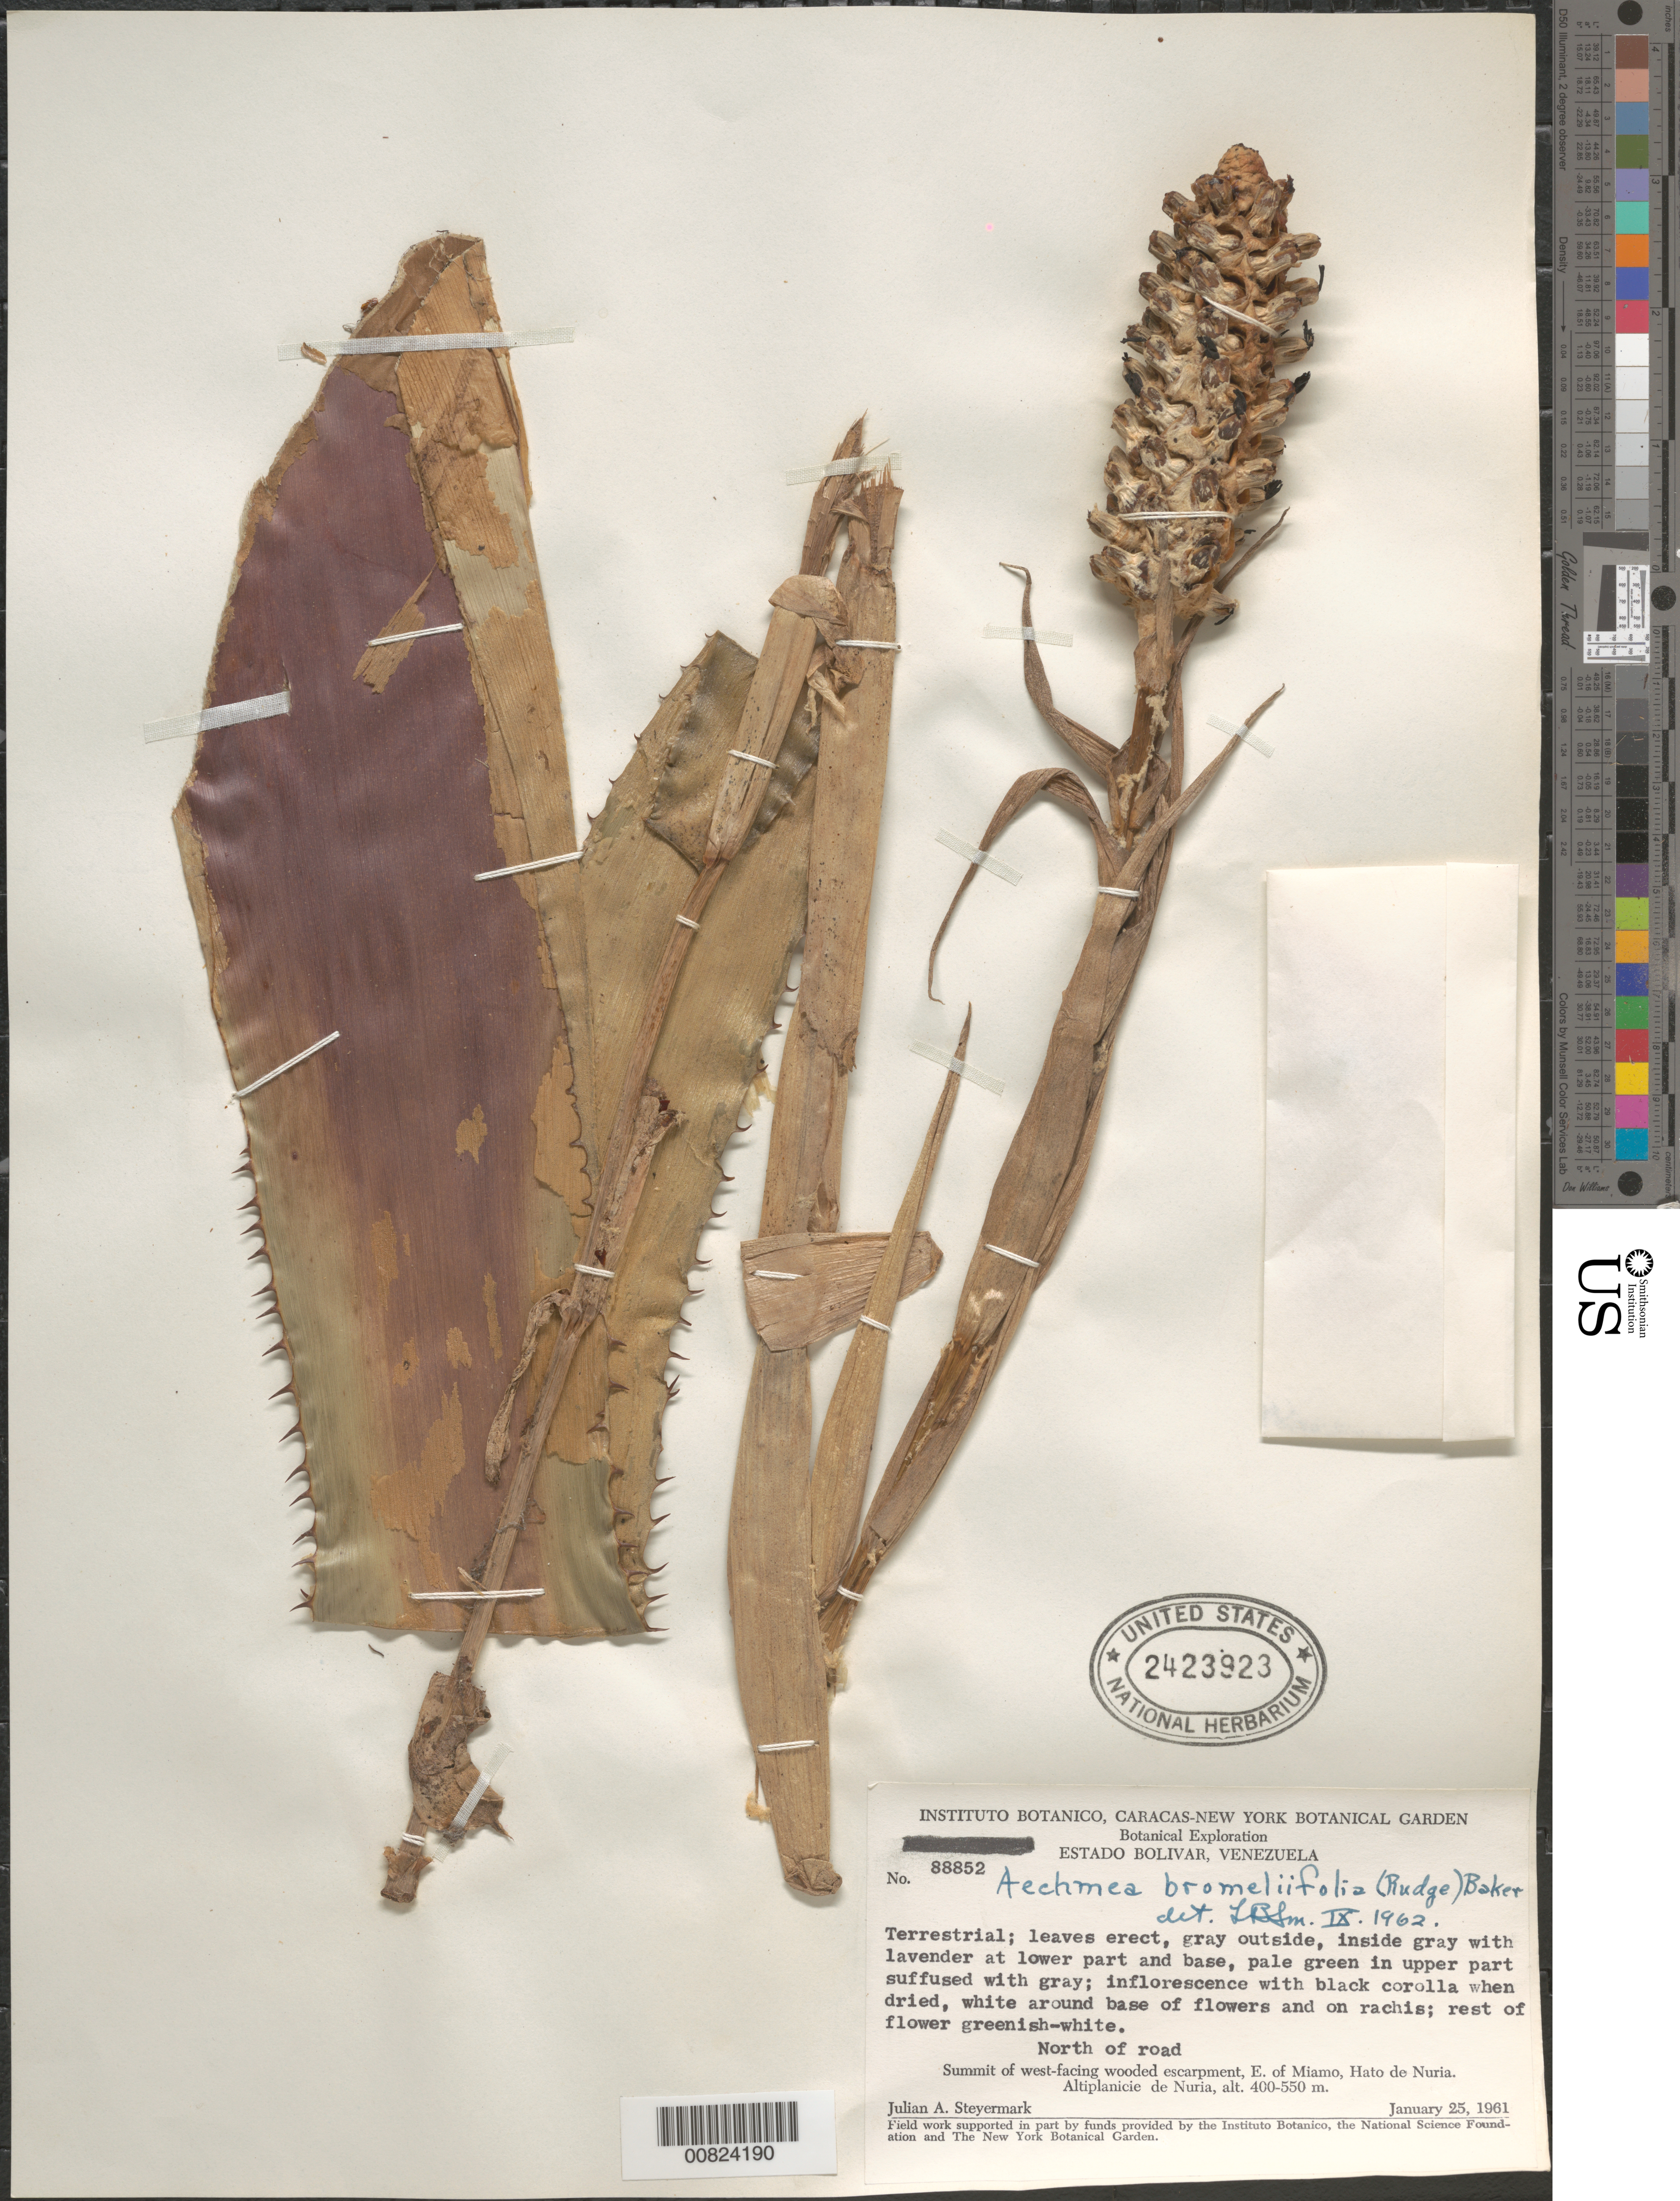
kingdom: Plantae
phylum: Tracheophyta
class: Liliopsida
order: Poales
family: Bromeliaceae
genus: Aechmea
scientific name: Aechmea bromeliifolia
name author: (Rudge) Baker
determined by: Smith, Lyman B., (US), NMNH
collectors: J. Steyermark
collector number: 88852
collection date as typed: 25-Jan-61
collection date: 1961-01-25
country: Venezuela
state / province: Bolívar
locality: Altiplanicie de Nuria, E of Miamo, 5 km from Hato de Nuria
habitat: Summit, N of road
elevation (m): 400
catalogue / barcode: US 2423923